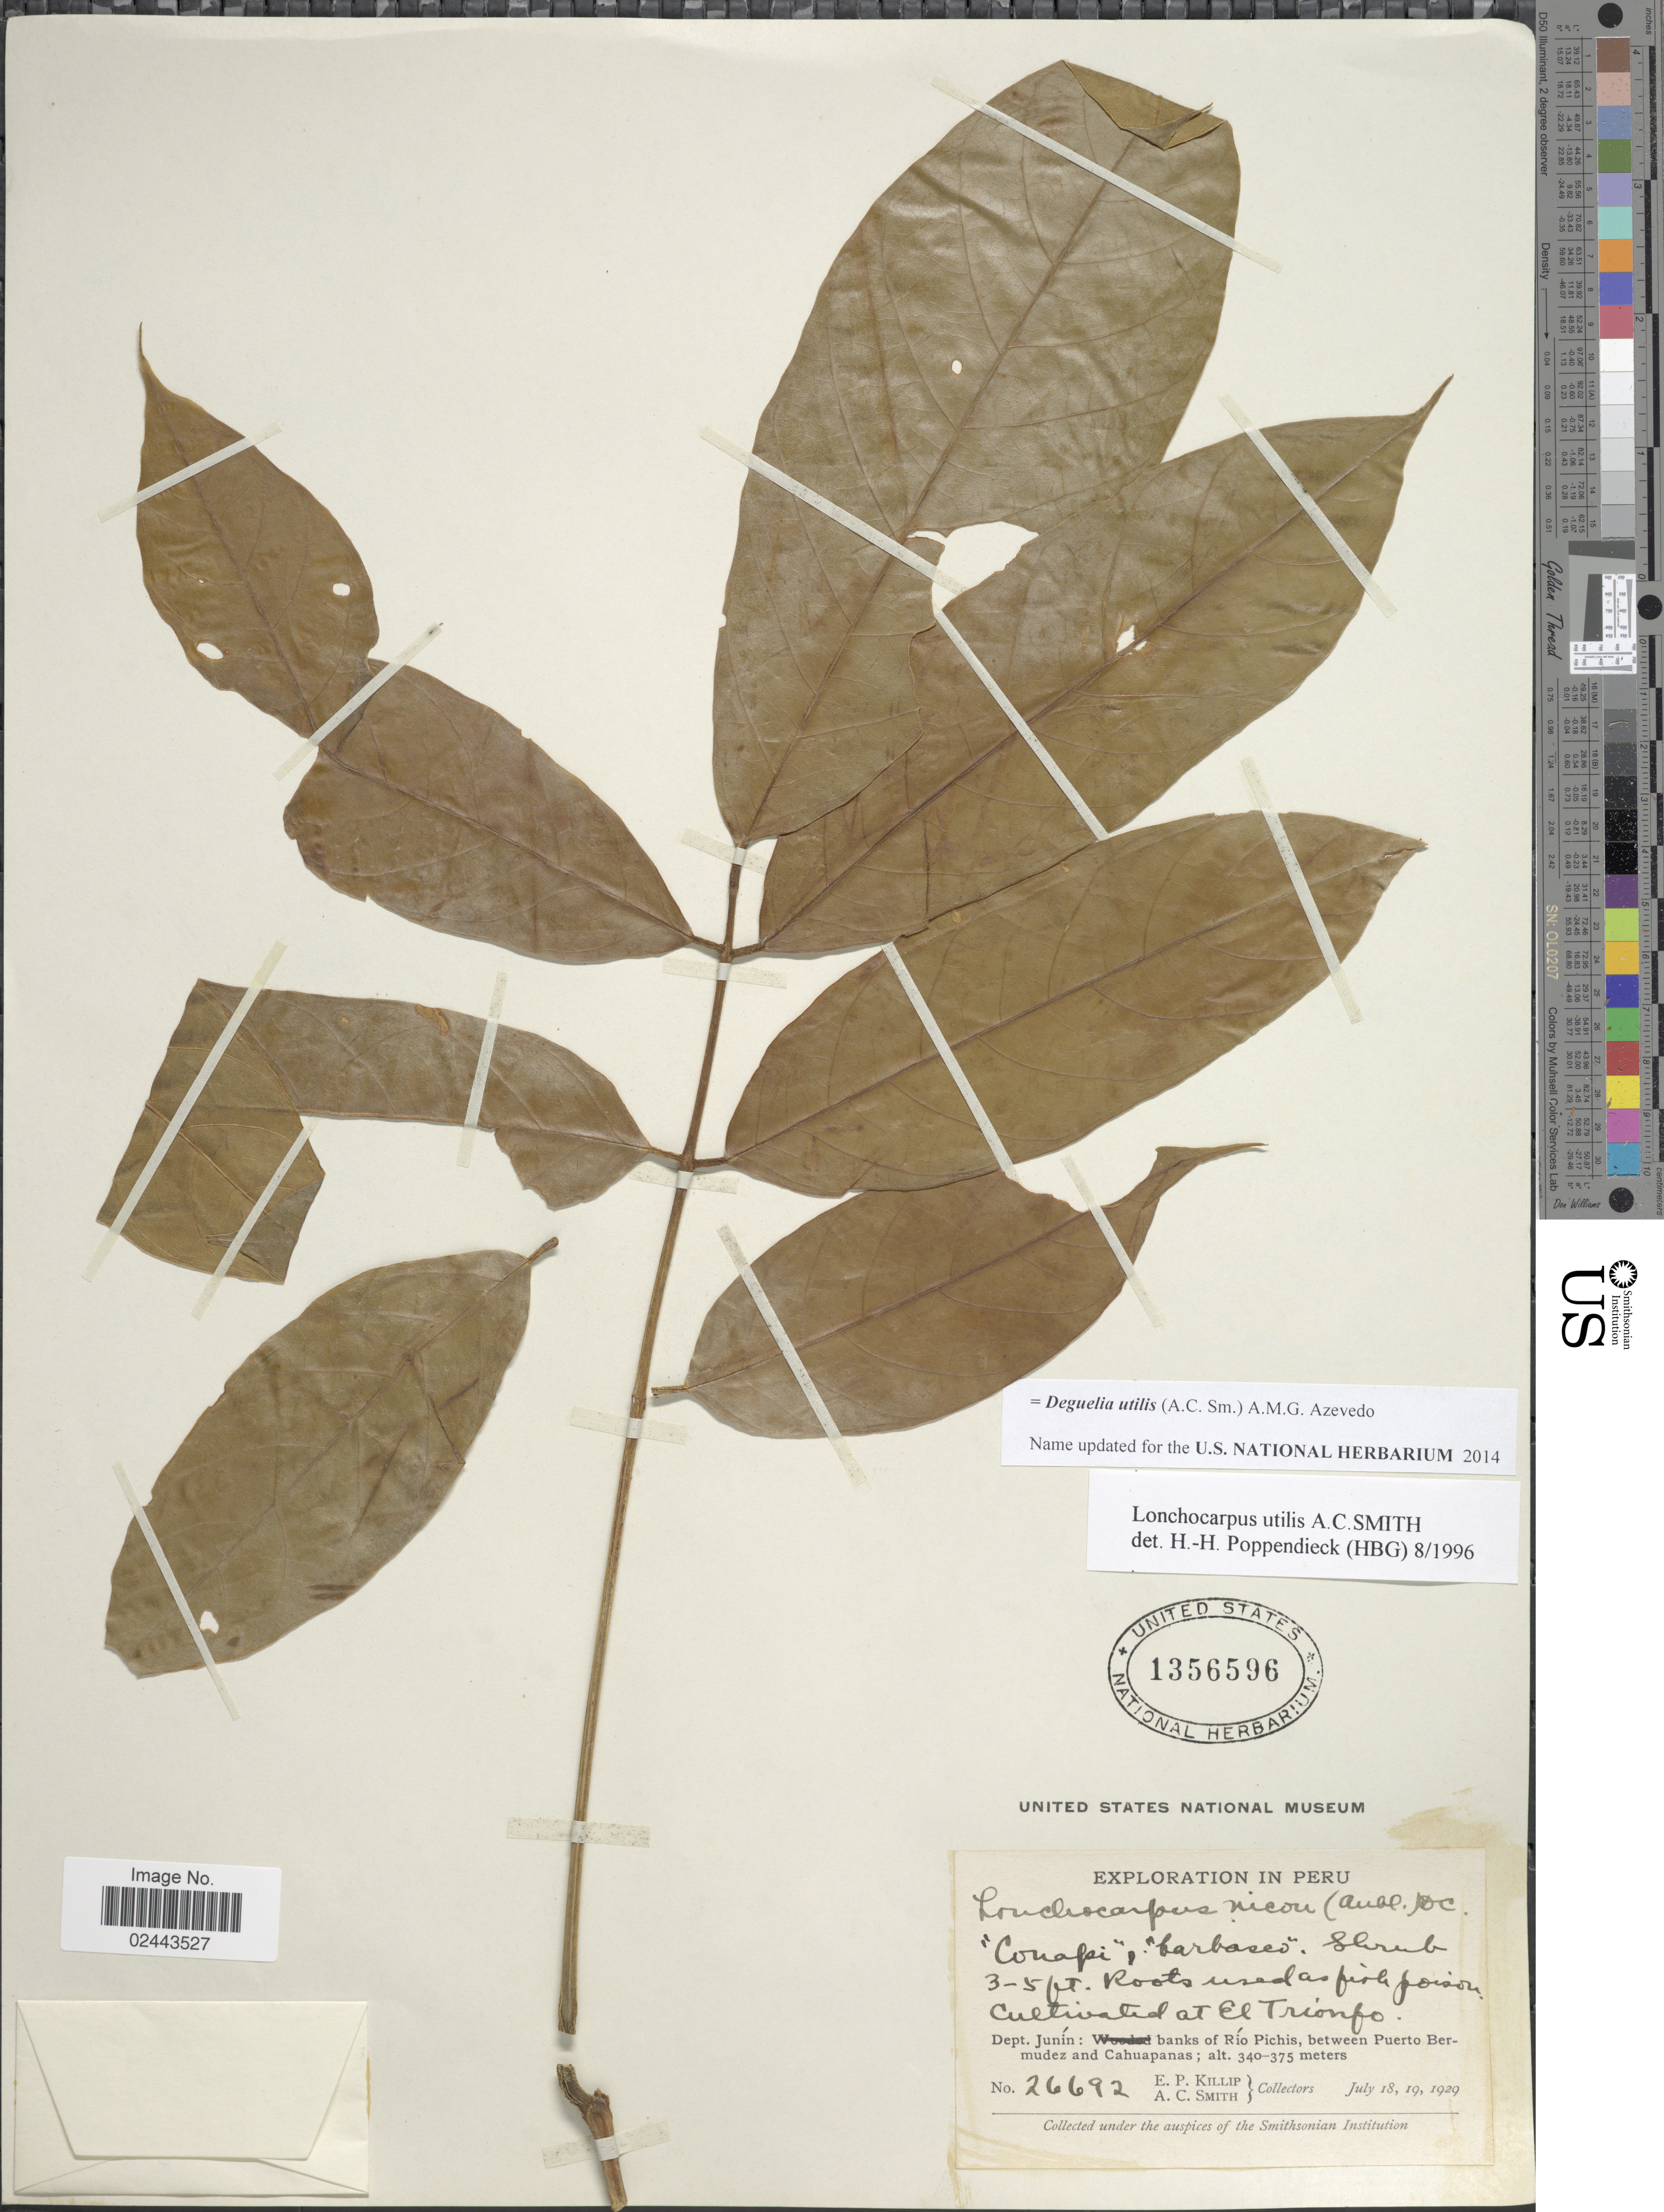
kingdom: Plantae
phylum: Tracheophyta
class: Magnoliopsida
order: Fabales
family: Fabaceae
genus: Deguelia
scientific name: Deguelia utilis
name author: (A.C. Sm.) A.M.G. Azevedo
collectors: E. P. Killip & A. C. Smith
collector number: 26692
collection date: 1929-07-18/1929-07-19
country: Peru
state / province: Junín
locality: At El Trionfo, banks of Rio Pichis, between Puerto Bermudez and Cahuapanas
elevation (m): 340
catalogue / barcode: US 1356596